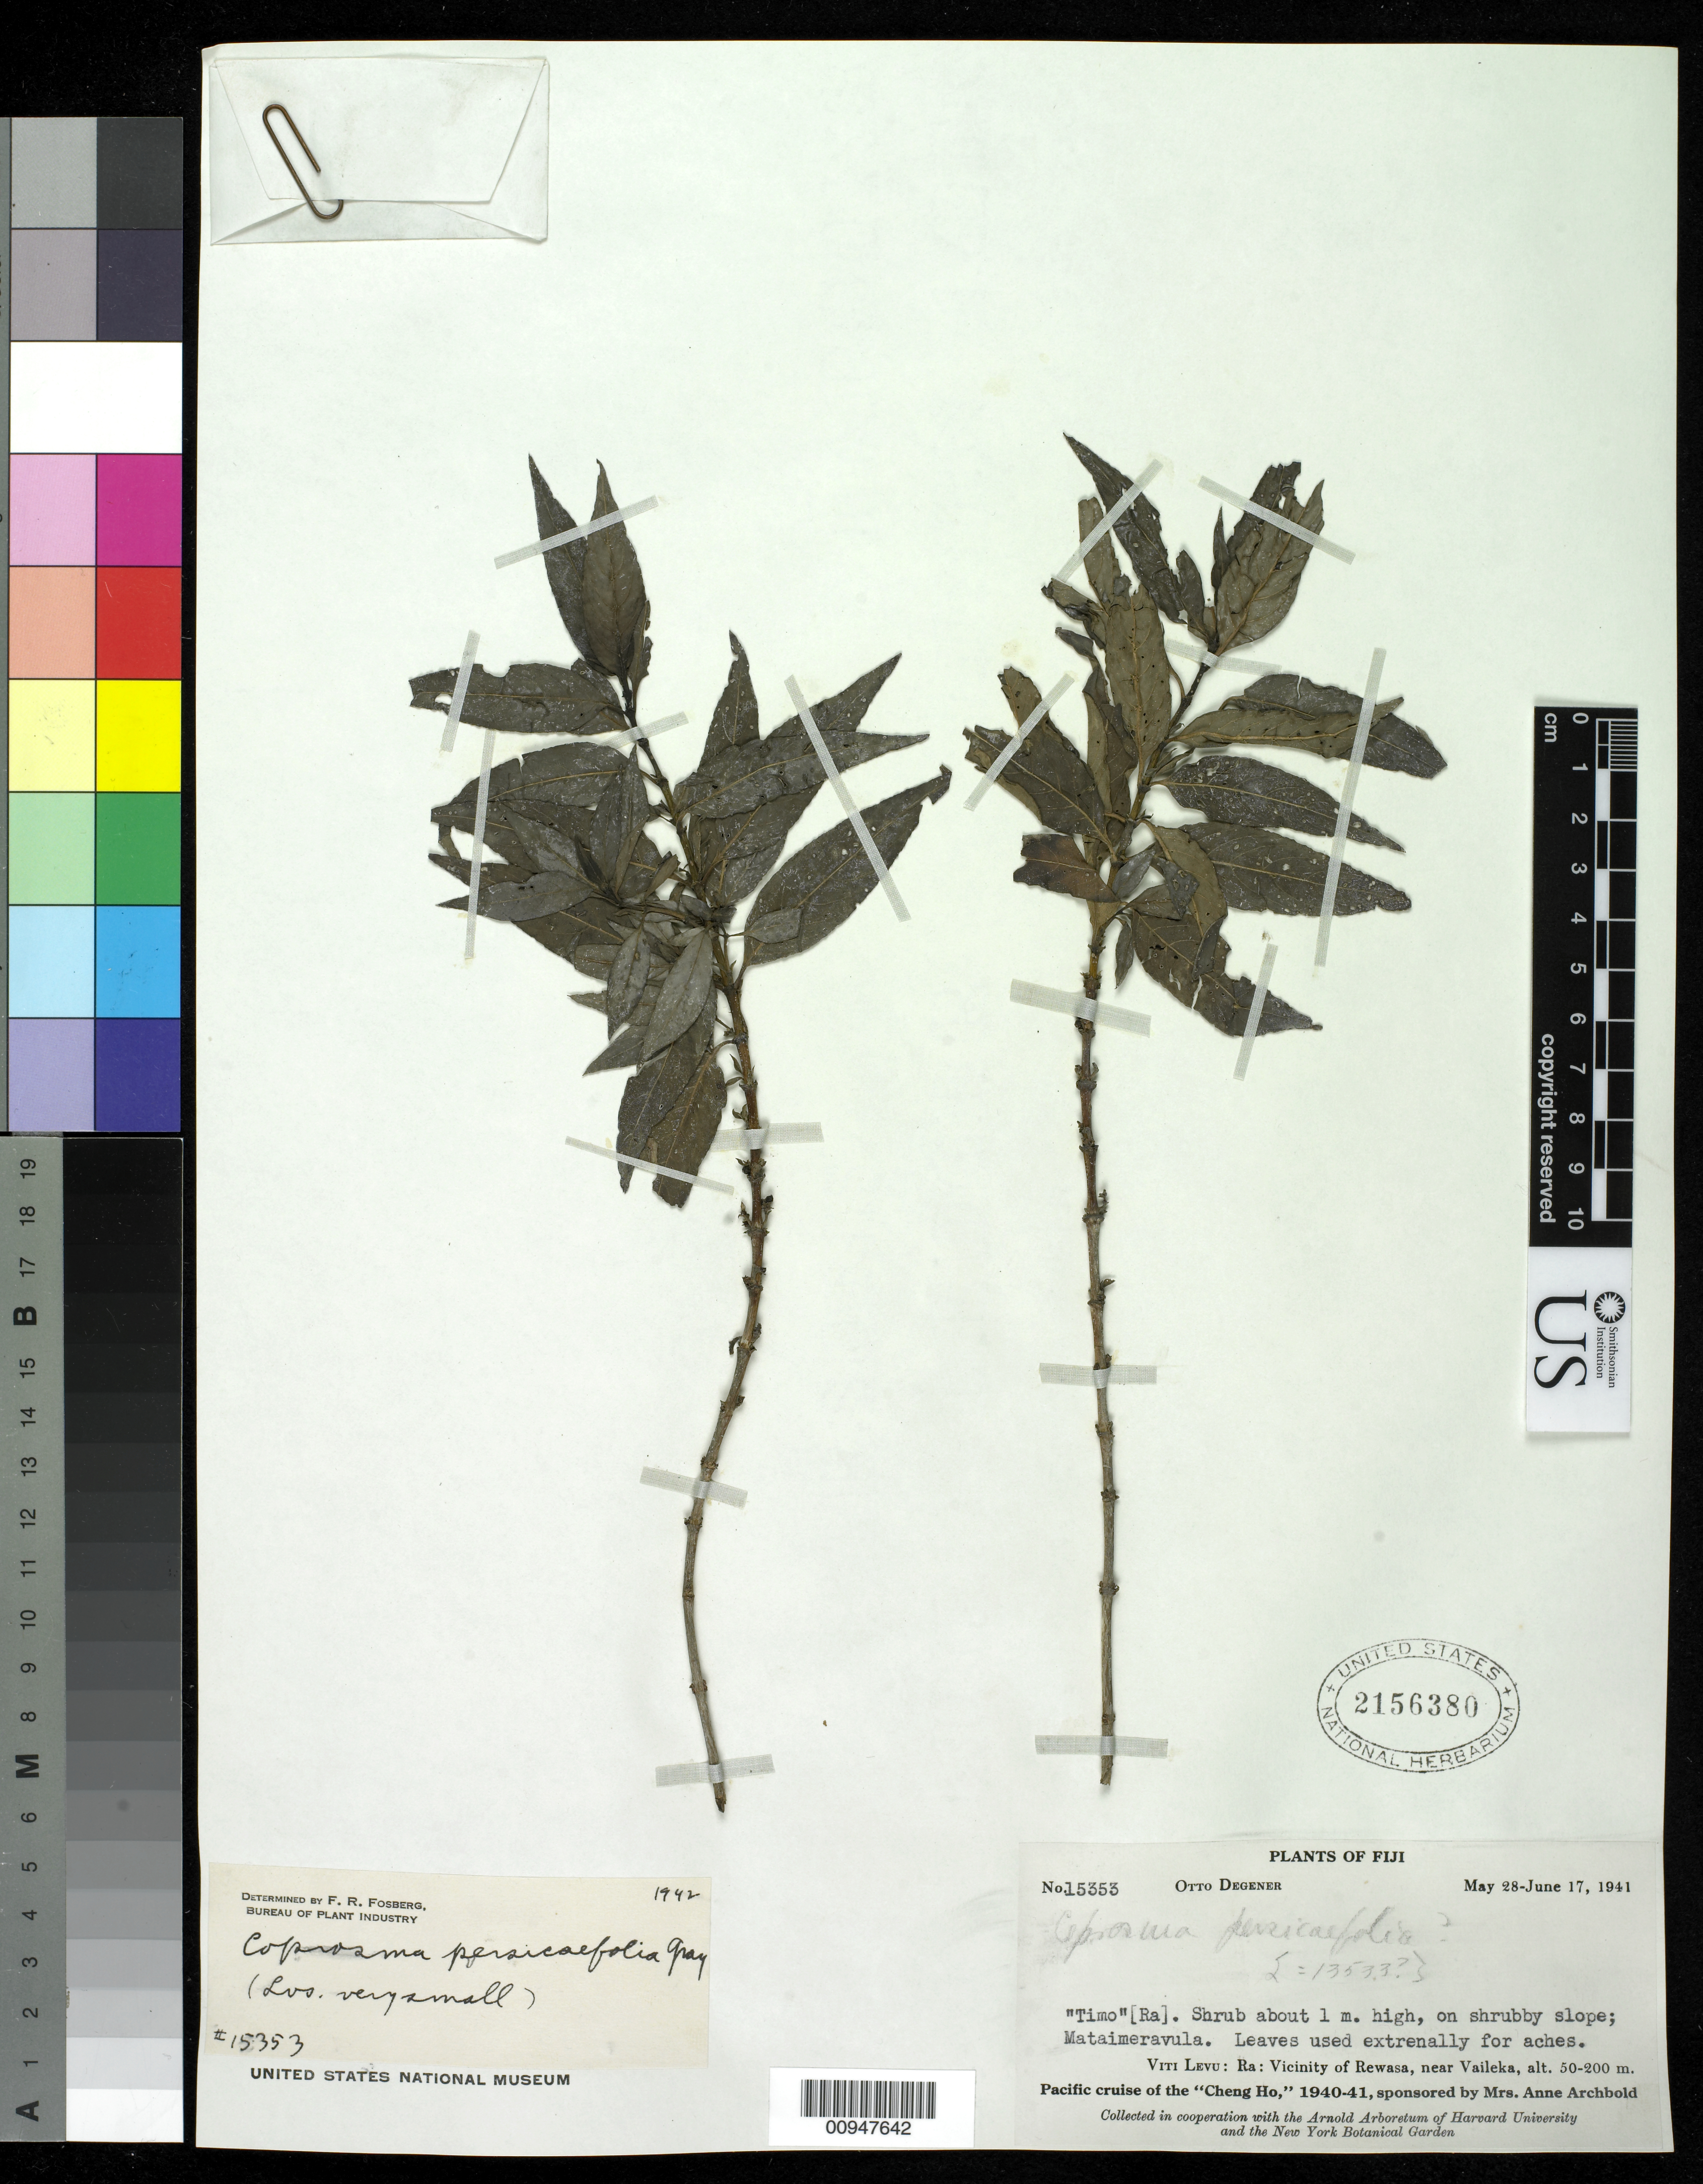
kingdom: Plantae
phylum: Tracheophyta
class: Magnoliopsida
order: Gentianales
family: Rubiaceae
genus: Coprosma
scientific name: Coprosma persicifolia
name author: A. Gray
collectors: O. Degener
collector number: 15353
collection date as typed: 28 May 1941 to 17 Jun 1941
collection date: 1941-05-28/1941-06-17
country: Fiji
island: Viwa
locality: Viti Levu. Vicinity of Rewasa, near Vaileka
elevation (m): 50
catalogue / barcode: US 2156380